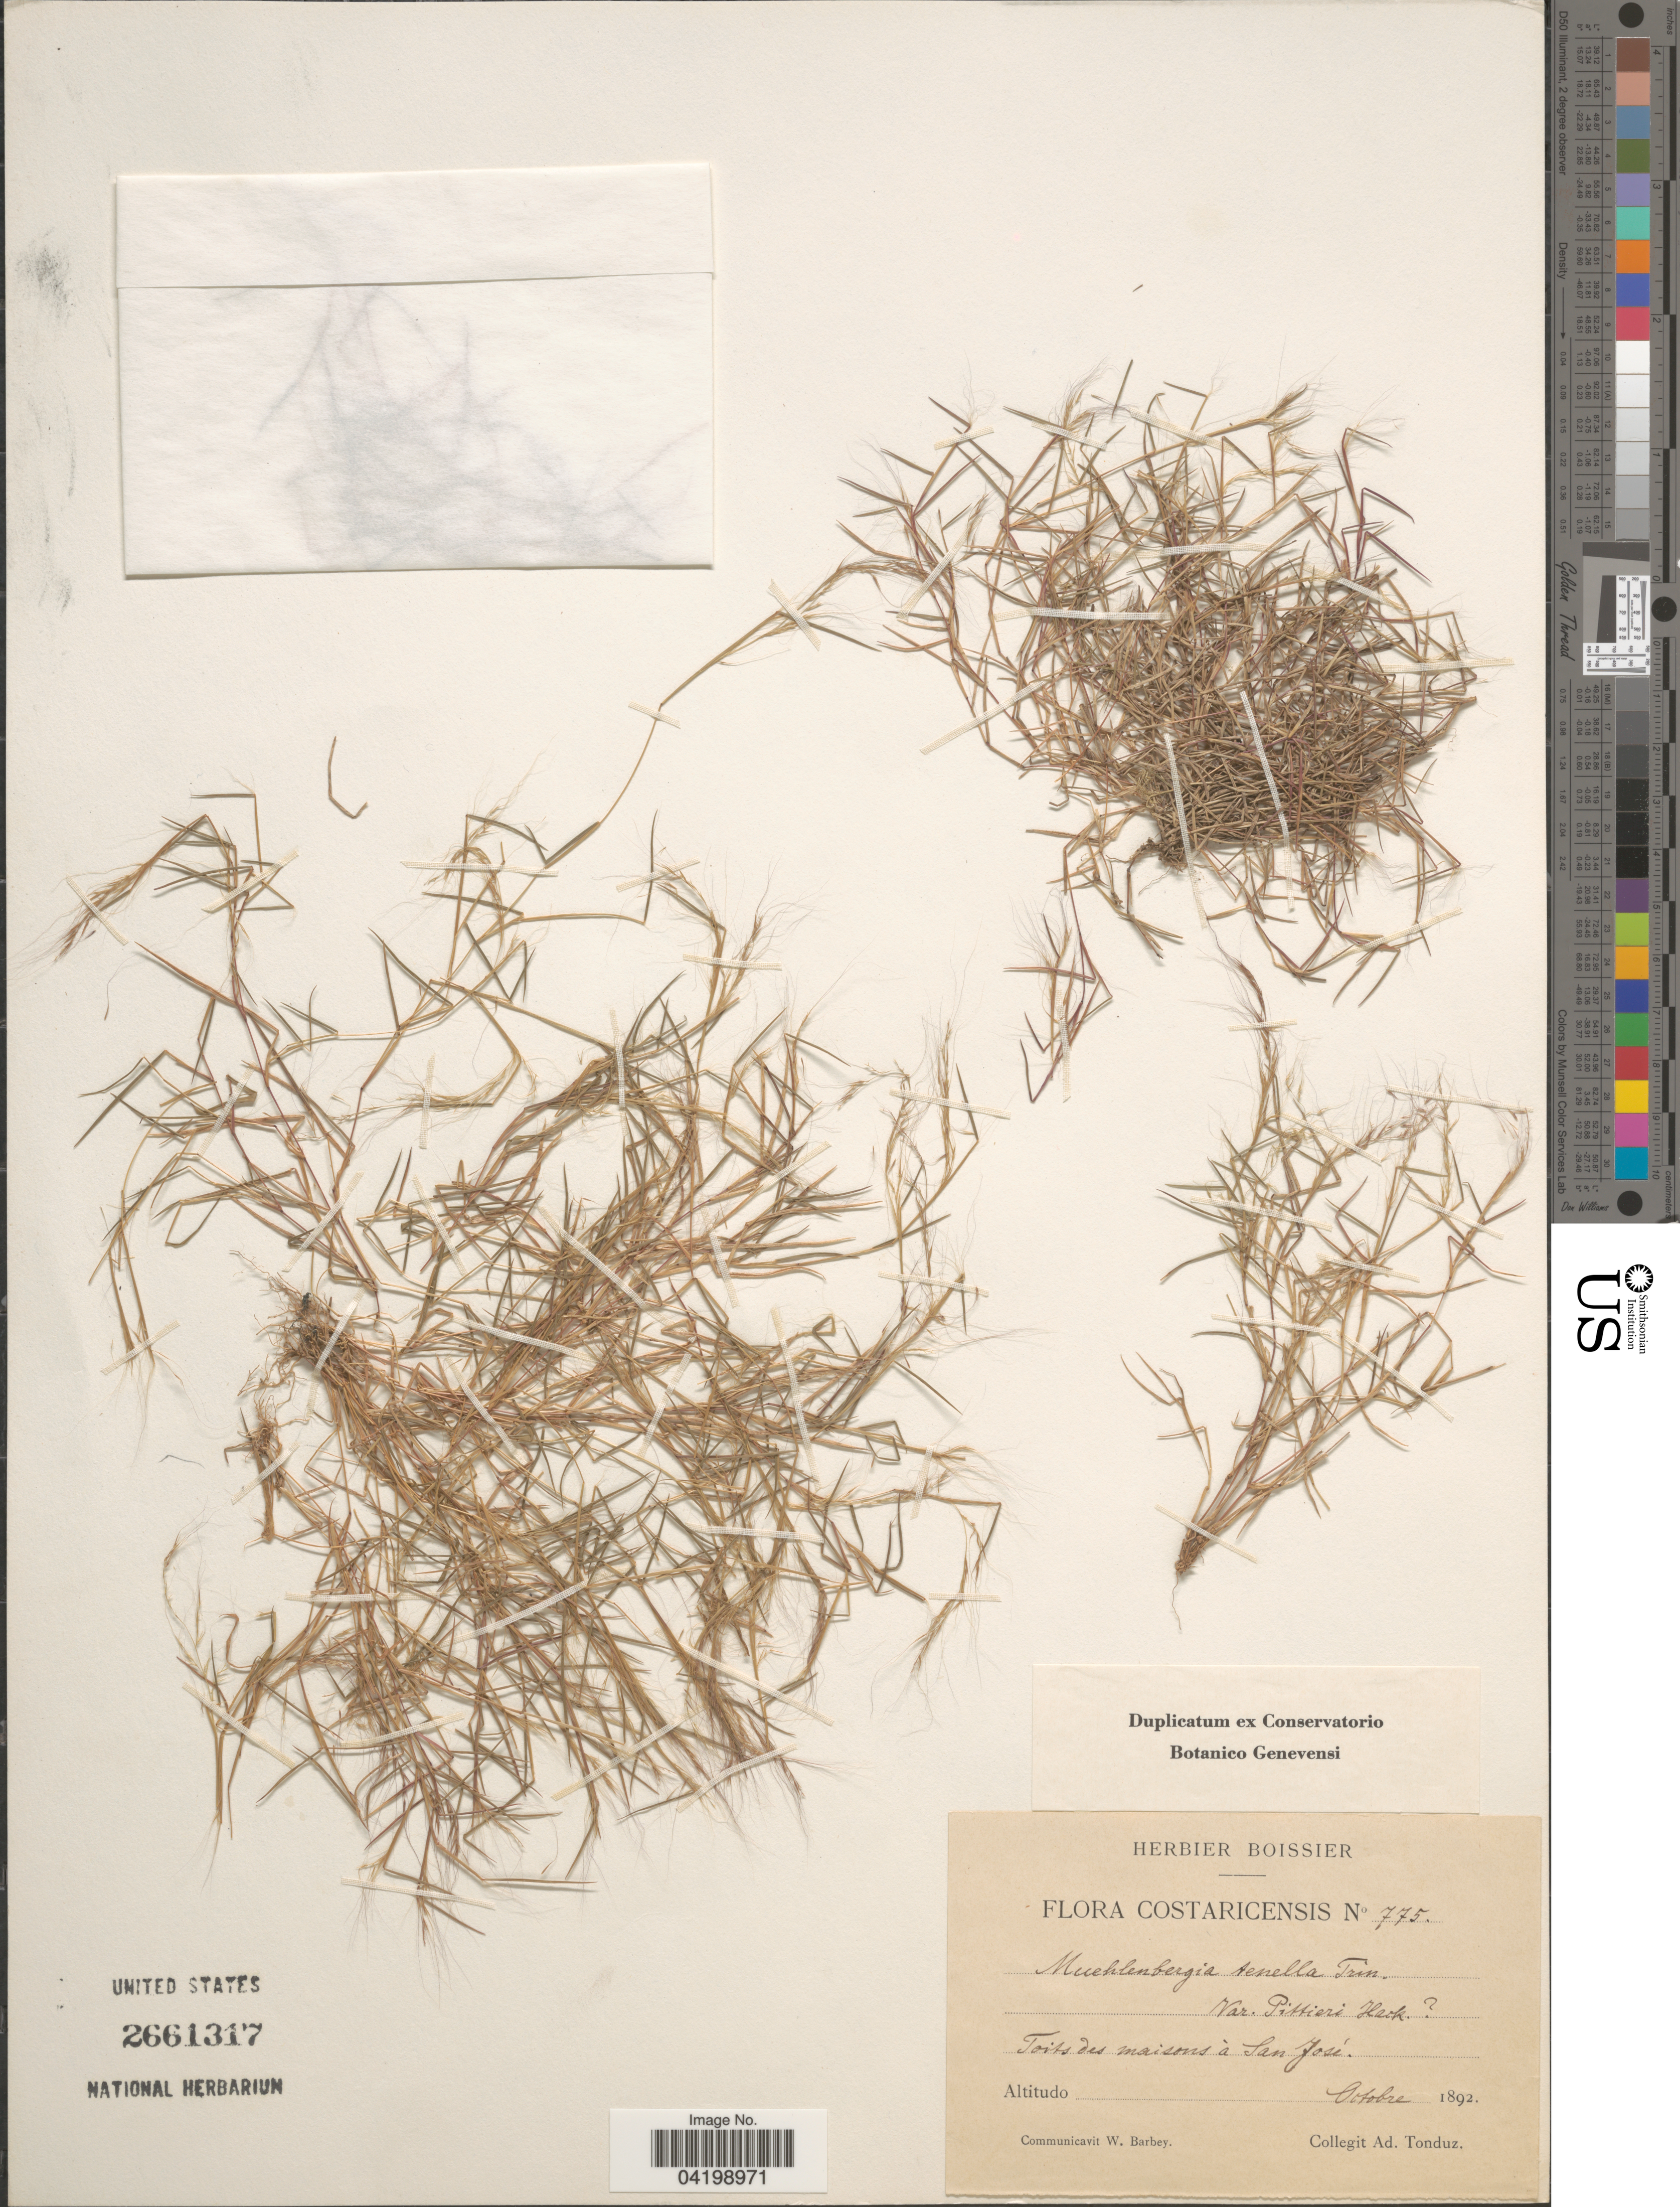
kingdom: Plantae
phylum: Tracheophyta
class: Liliopsida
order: Poales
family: Poaceae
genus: Muhlenbergia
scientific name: Muhlenbergia tenella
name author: (Kunth) Trin.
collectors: A. Tonduz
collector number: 775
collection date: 1892-10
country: Costa Rica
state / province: San José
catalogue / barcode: US 2661317